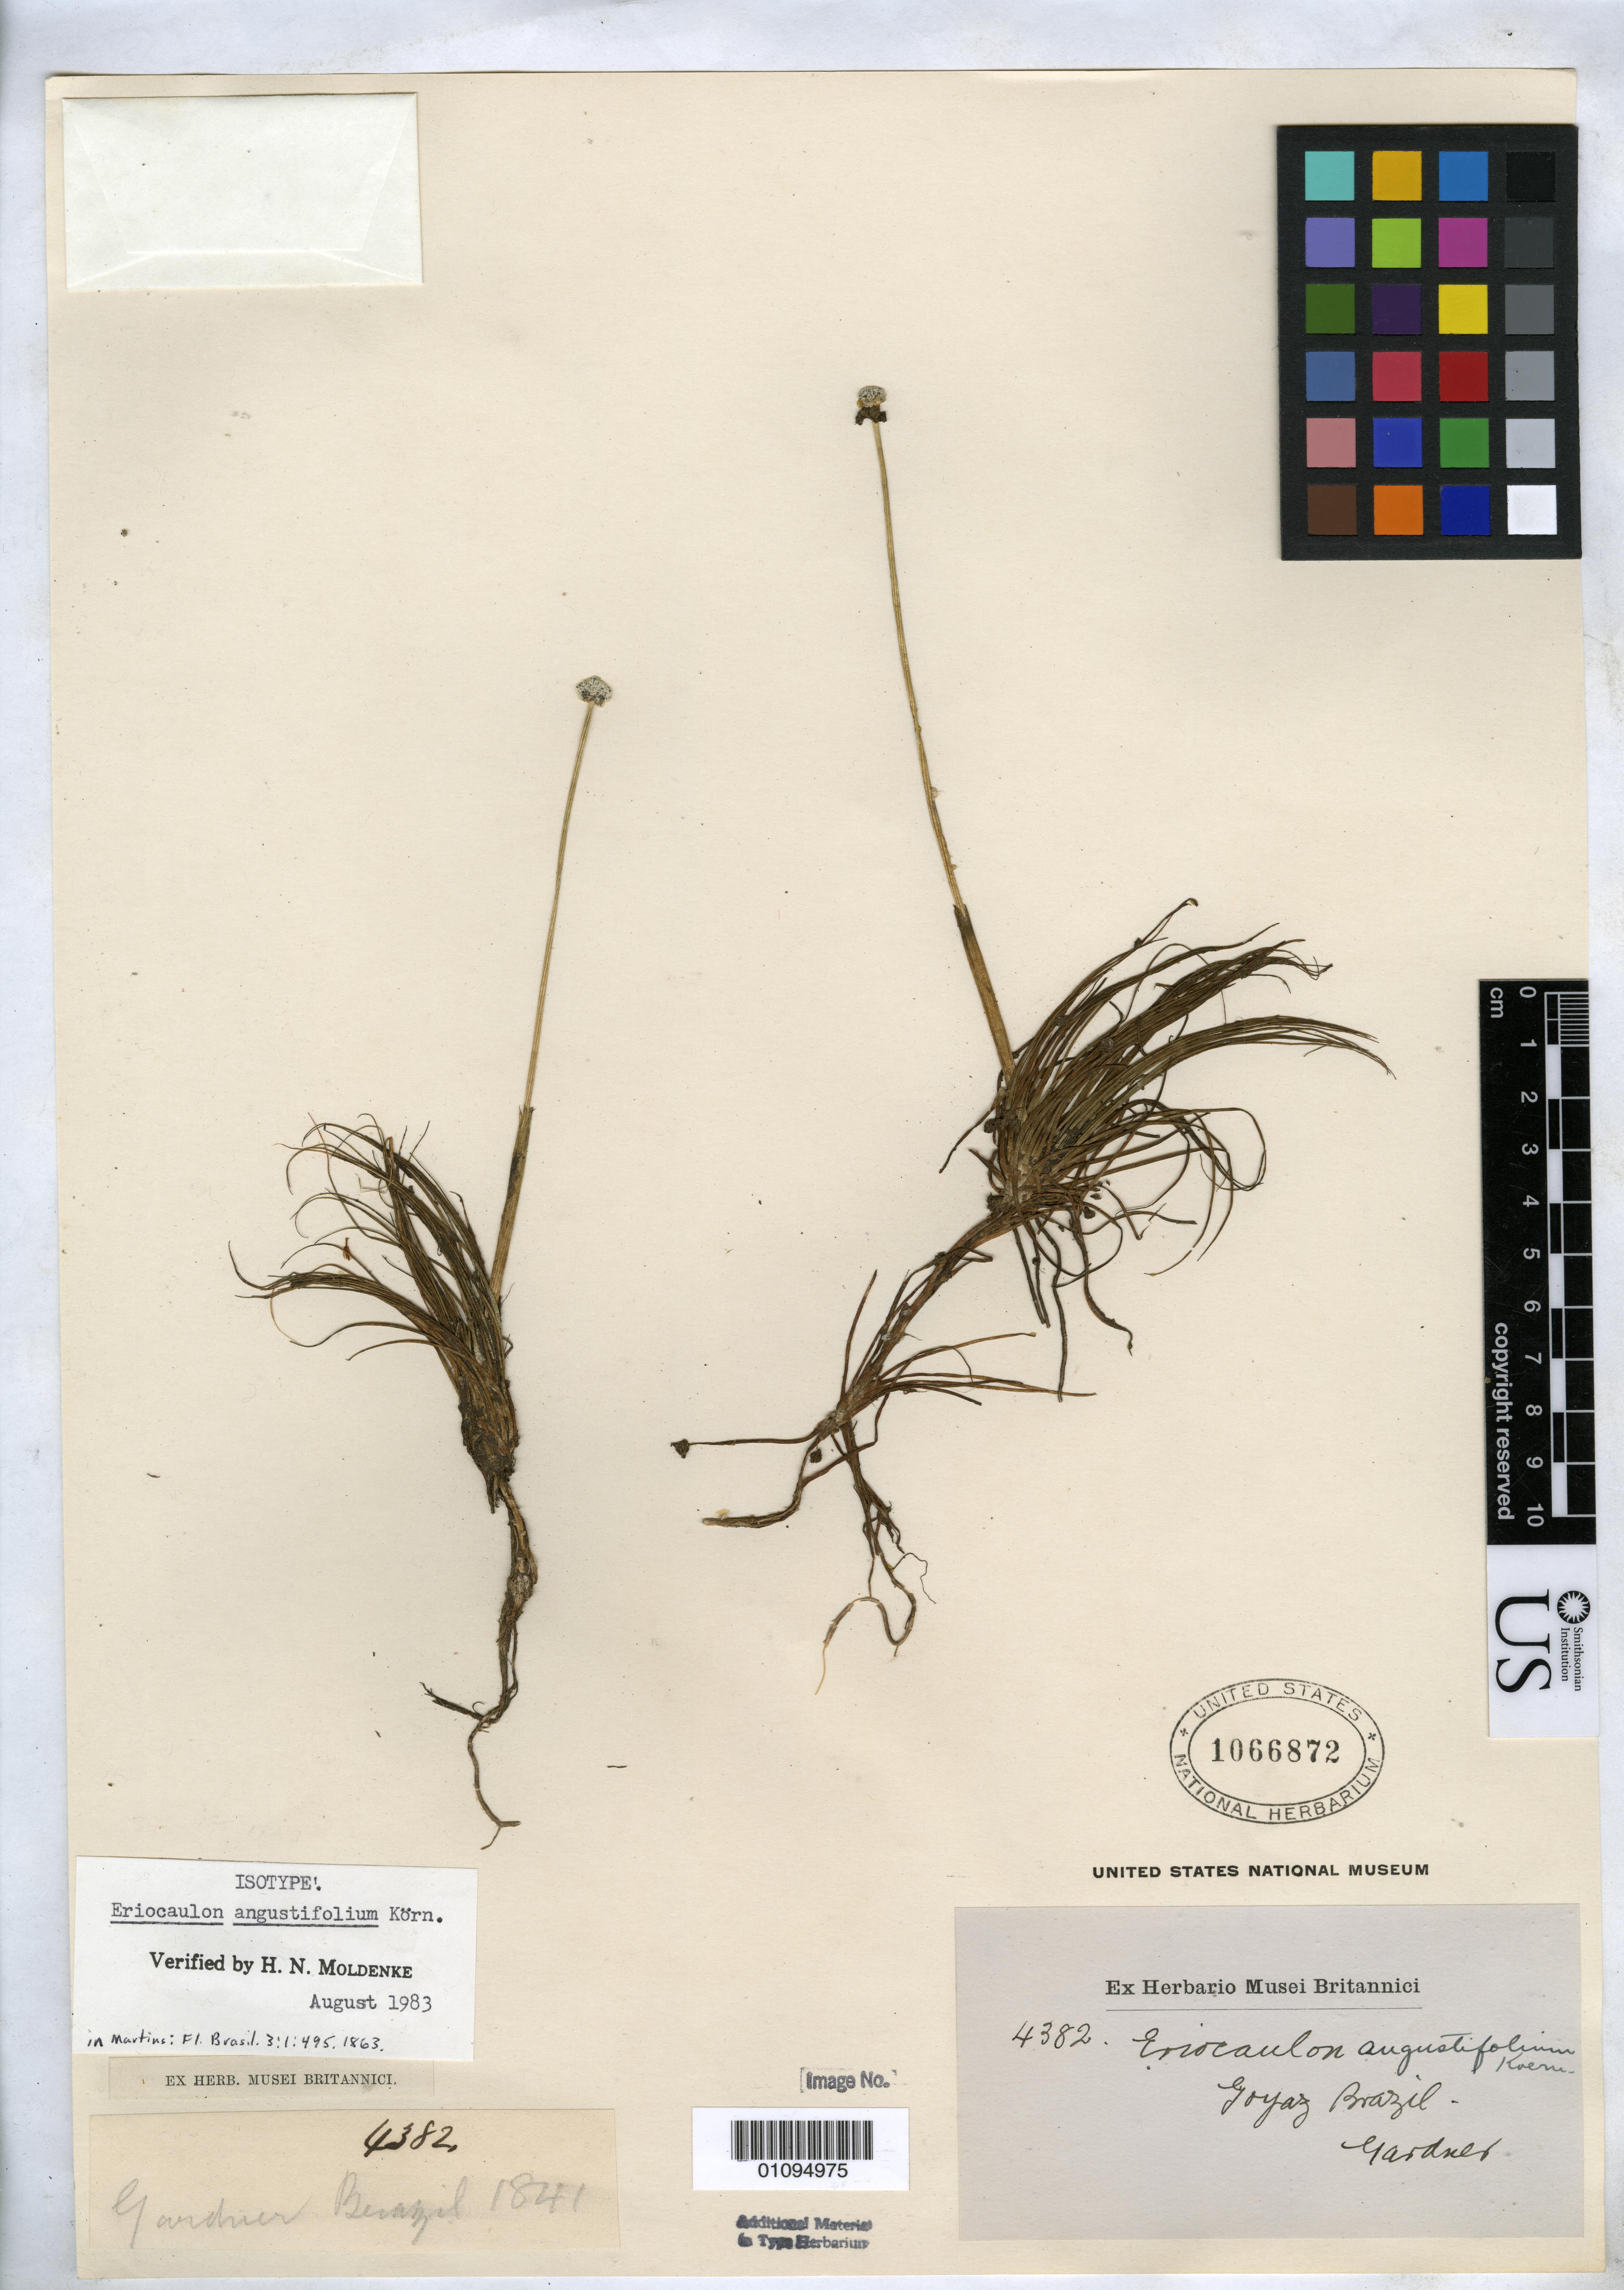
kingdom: Plantae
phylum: Tracheophyta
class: Liliopsida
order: Poales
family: Eriocaulaceae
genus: Eriocaulon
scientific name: Eriocaulon angustifolium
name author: Körn. in Mart.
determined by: Moldenke, H. N.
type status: Isotype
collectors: G. Gardner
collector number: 4382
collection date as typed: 1841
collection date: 1841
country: Brazil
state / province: Goiás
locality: Goyaz.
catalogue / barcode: US 1066872